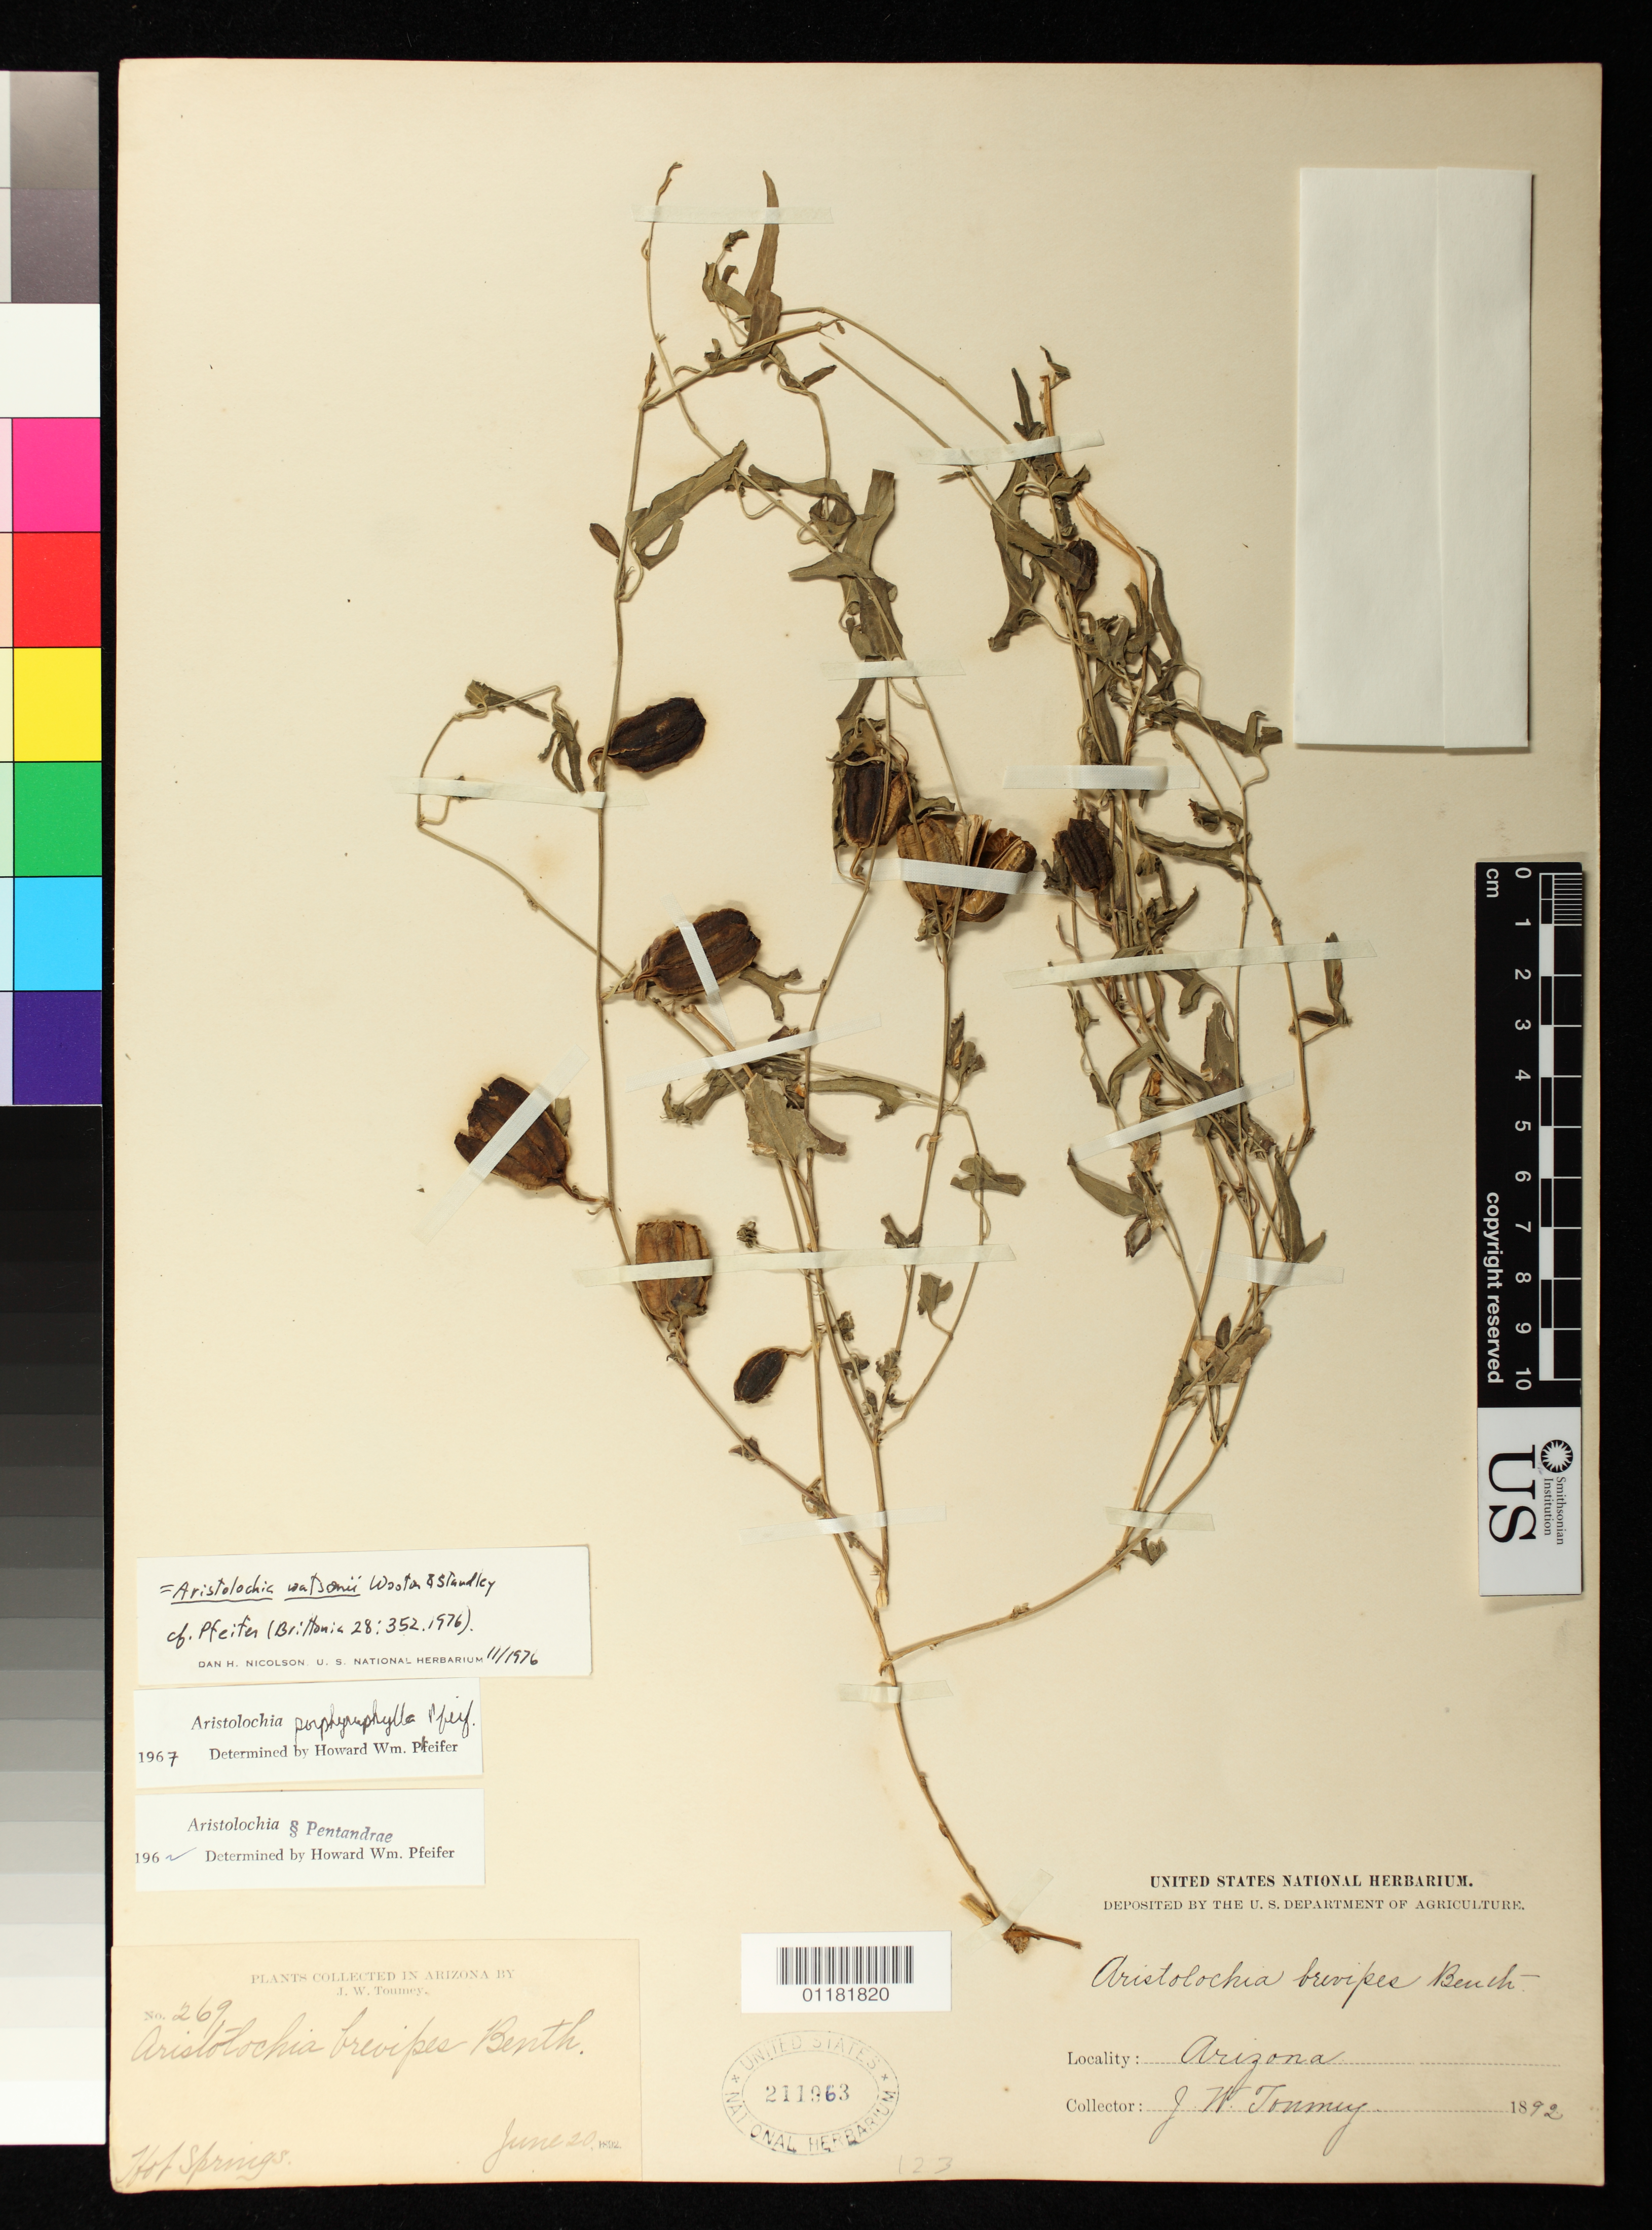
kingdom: Plantae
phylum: Tracheophyta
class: Magnoliopsida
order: Piperales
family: Aristolochiaceae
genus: Aristolochia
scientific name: Aristolochia watsonii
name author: Wooton & Standl.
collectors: J. W. Toumey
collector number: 269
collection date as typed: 20 Jun 1892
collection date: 1892-06-20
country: United States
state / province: Arizona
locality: Hot Springs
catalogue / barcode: US 211963